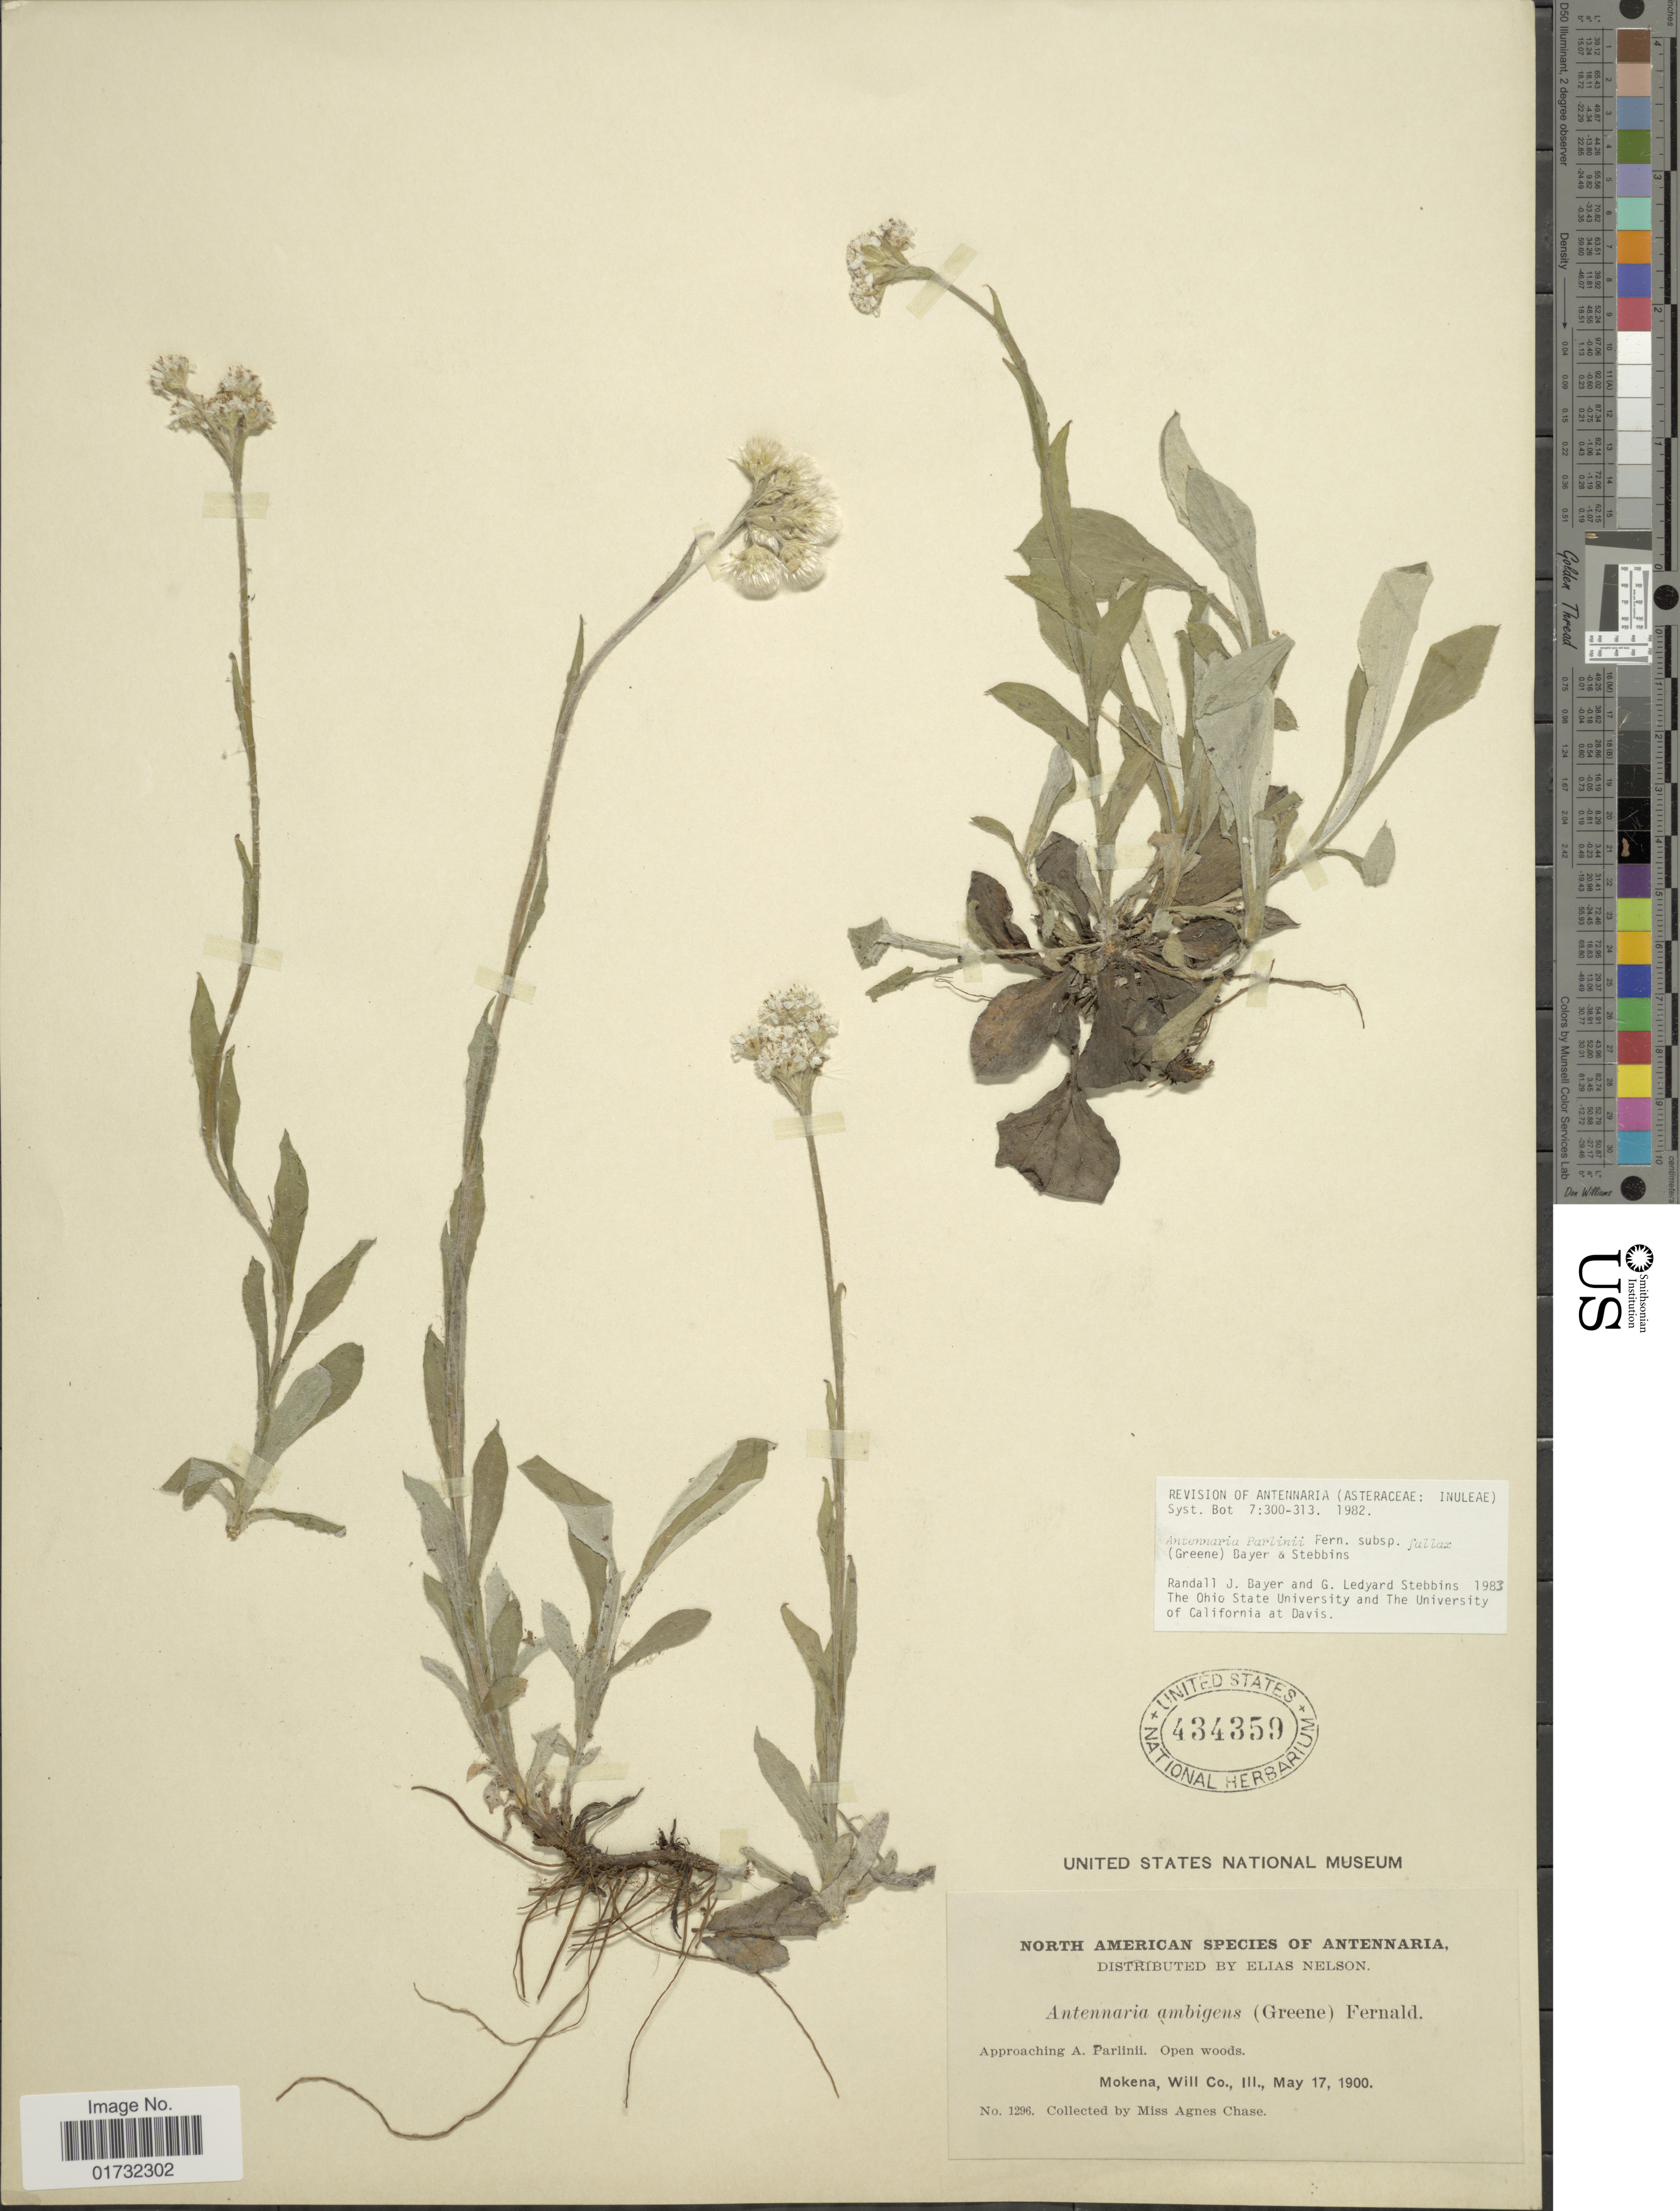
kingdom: Plantae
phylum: Tracheophyta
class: Magnoliopsida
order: Asterales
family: Asteraceae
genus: Antennaria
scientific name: Antennaria parlinii subsp. fallax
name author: (Greene) R.J. Bayer & Stebbins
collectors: A. Chase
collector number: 1296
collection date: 1900-05-17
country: United States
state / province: Illinois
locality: Mokena, Will Co.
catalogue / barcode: US 434359